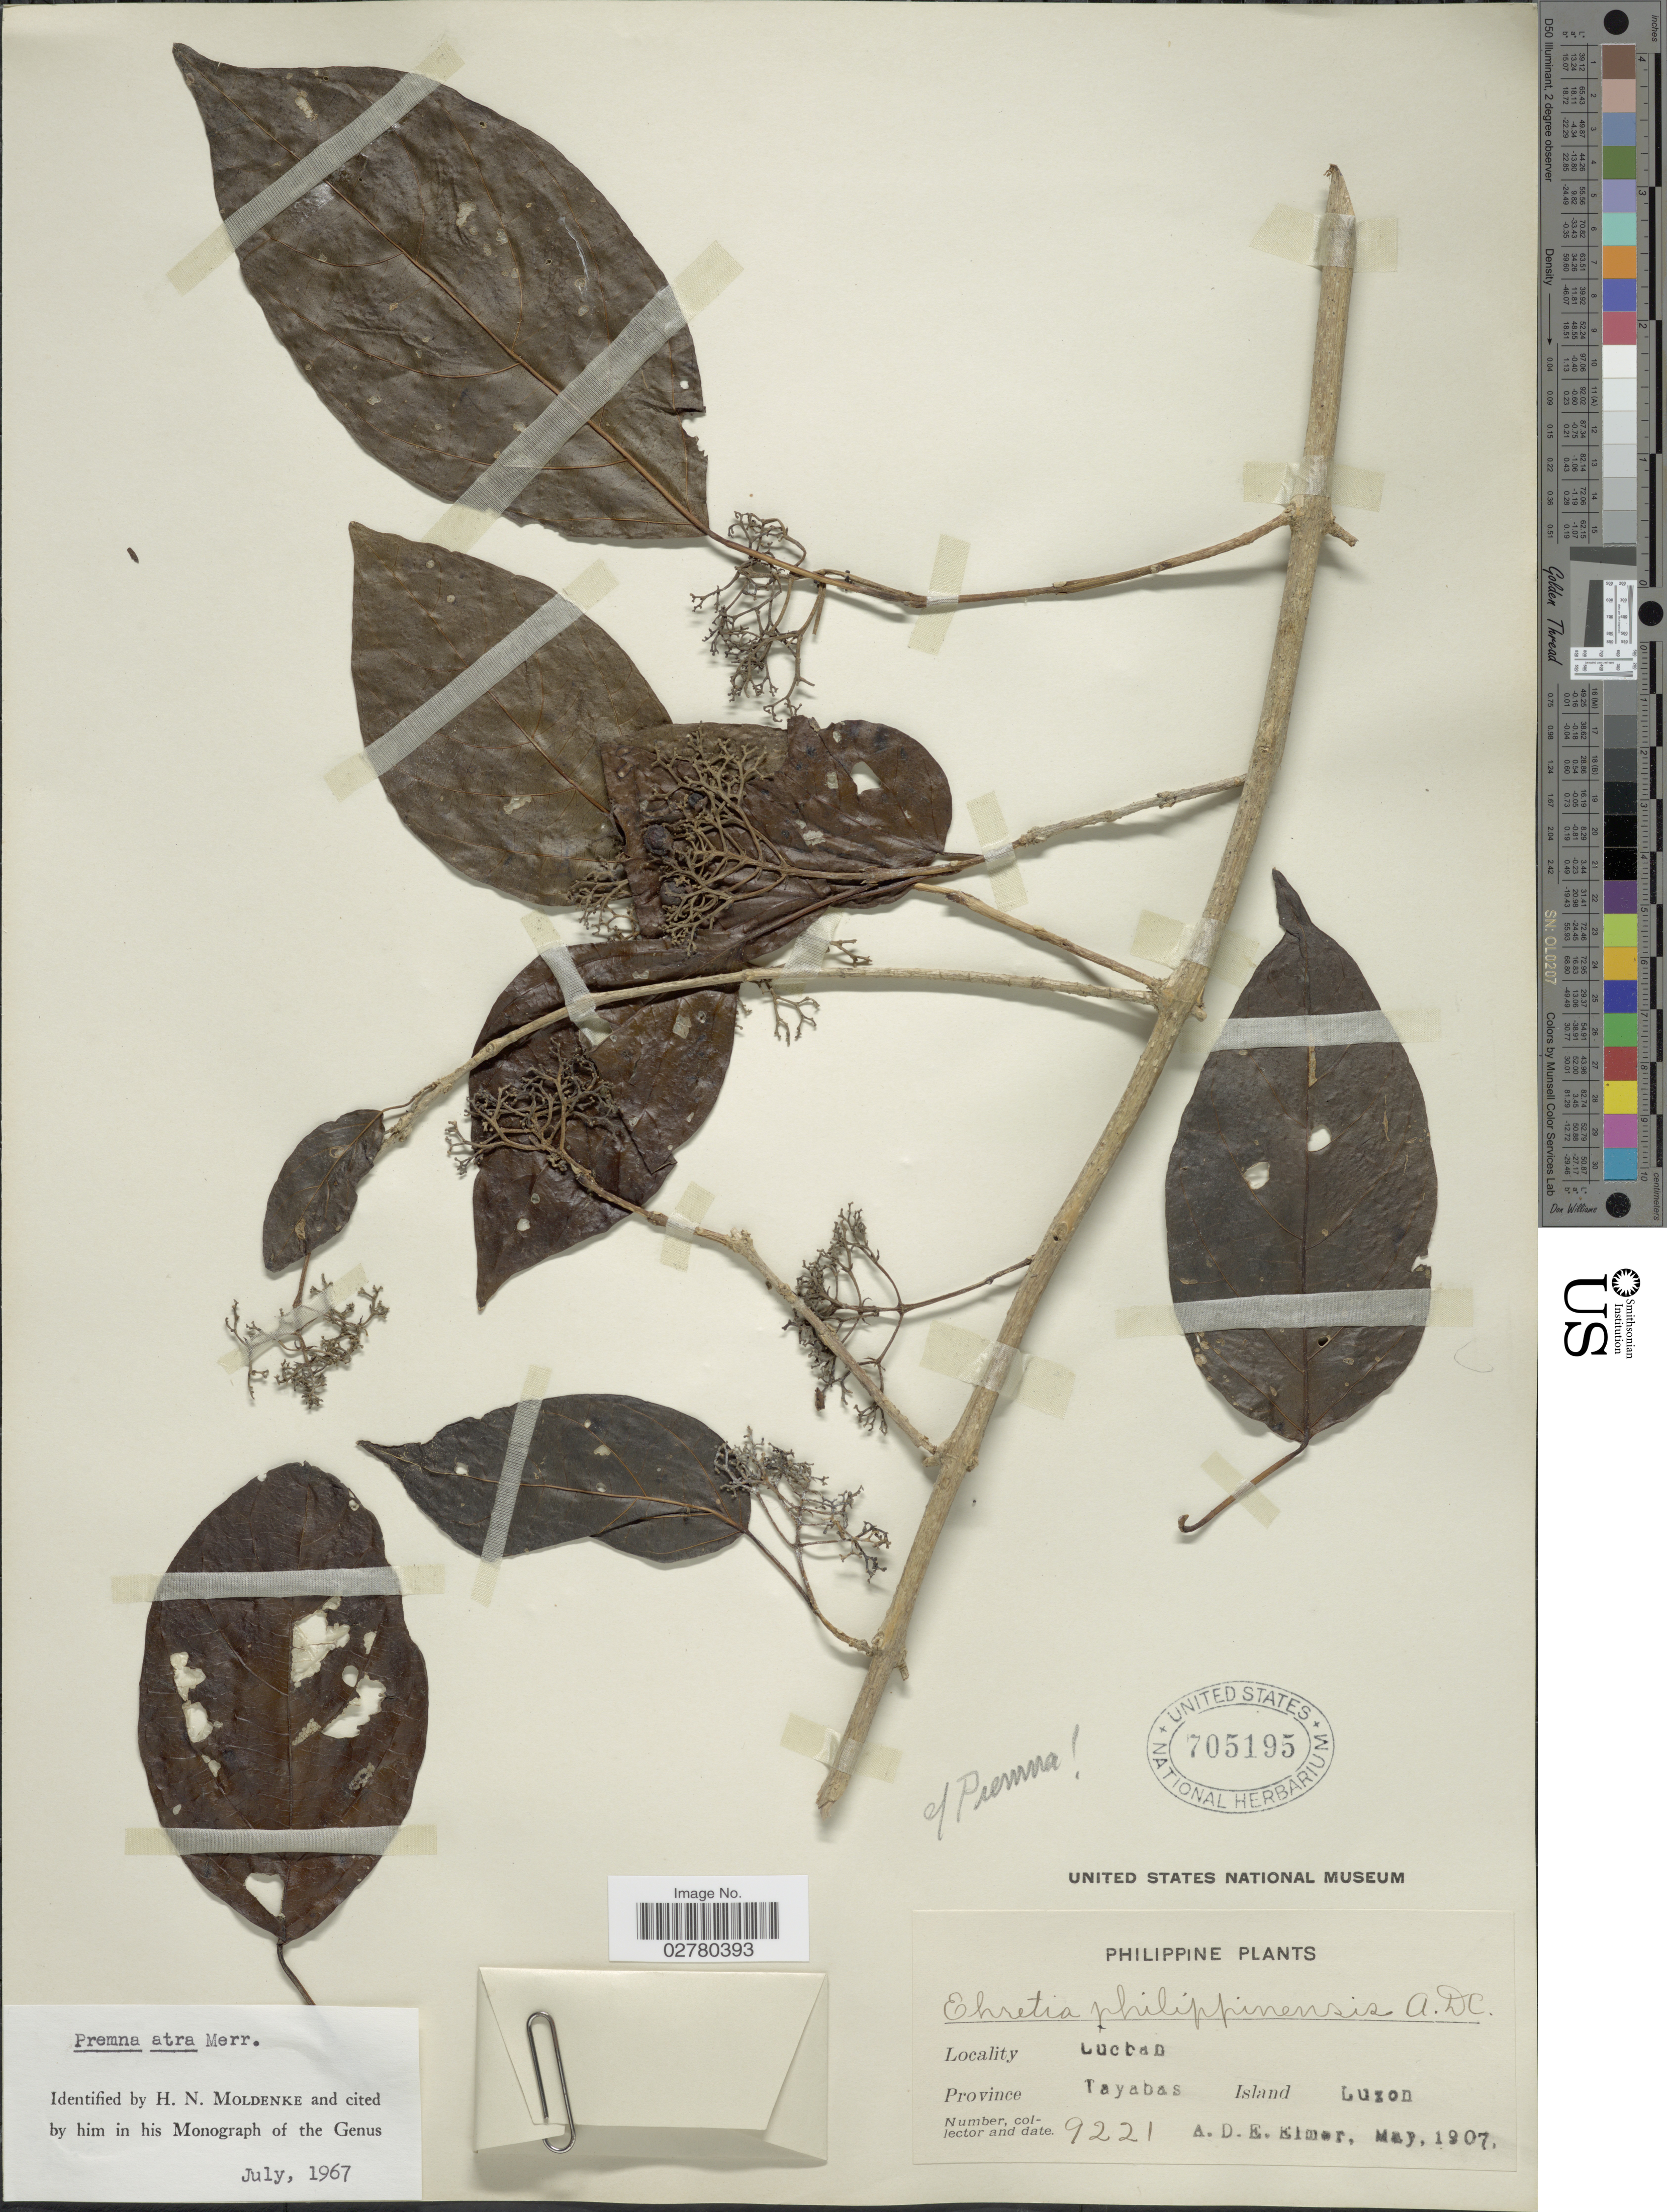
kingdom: Plantae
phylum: Tracheophyta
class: Magnoliopsida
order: Lamiales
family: Lamiaceae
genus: Premna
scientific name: Premna atra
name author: Merr.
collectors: A. D. E. Elmer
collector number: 9221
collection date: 1907-05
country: Philippines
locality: Lucban, Province Tayabas, Island Luzon.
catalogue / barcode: US 705195